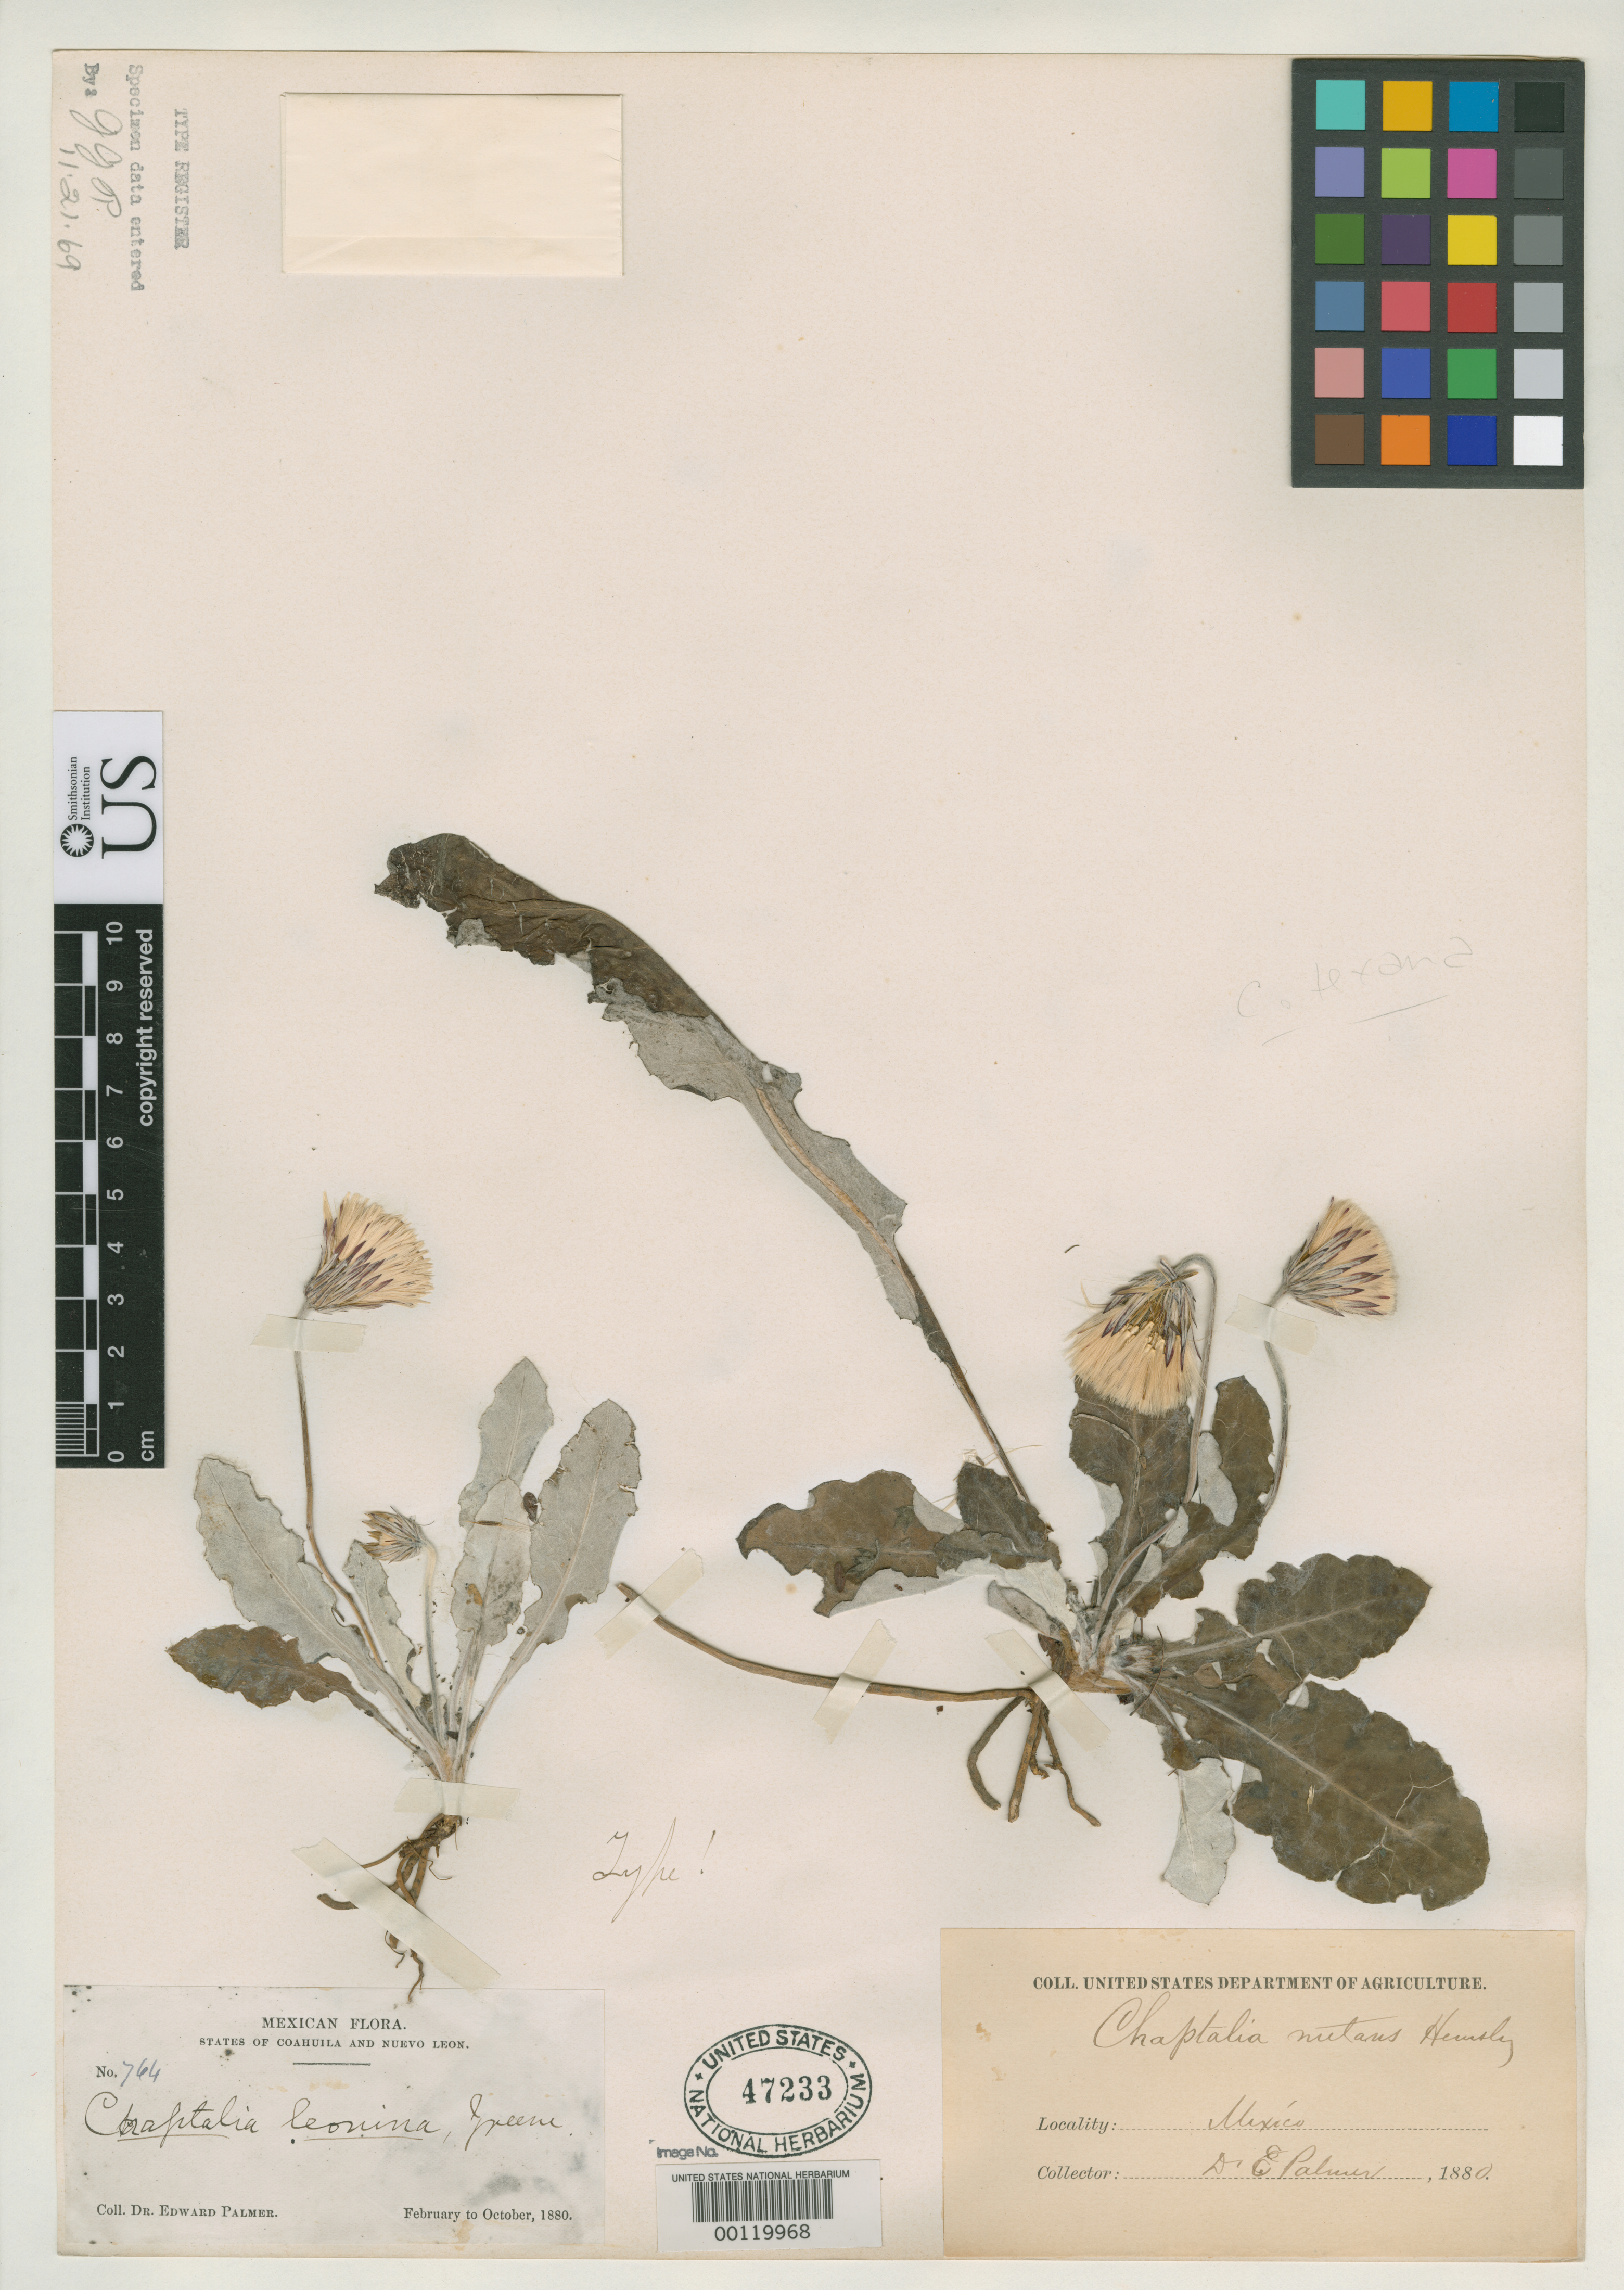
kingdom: Plantae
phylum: Tracheophyta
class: Magnoliopsida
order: Asterales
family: Asteraceae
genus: Chaptalia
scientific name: Chaptalia leonina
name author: Greene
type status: Holotype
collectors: E. Palmer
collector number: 764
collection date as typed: Feb 1880 to -- Oct 1880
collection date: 1880-02/1880-10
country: Mexico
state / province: Coahuila / Nuevo León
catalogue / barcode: US 47233